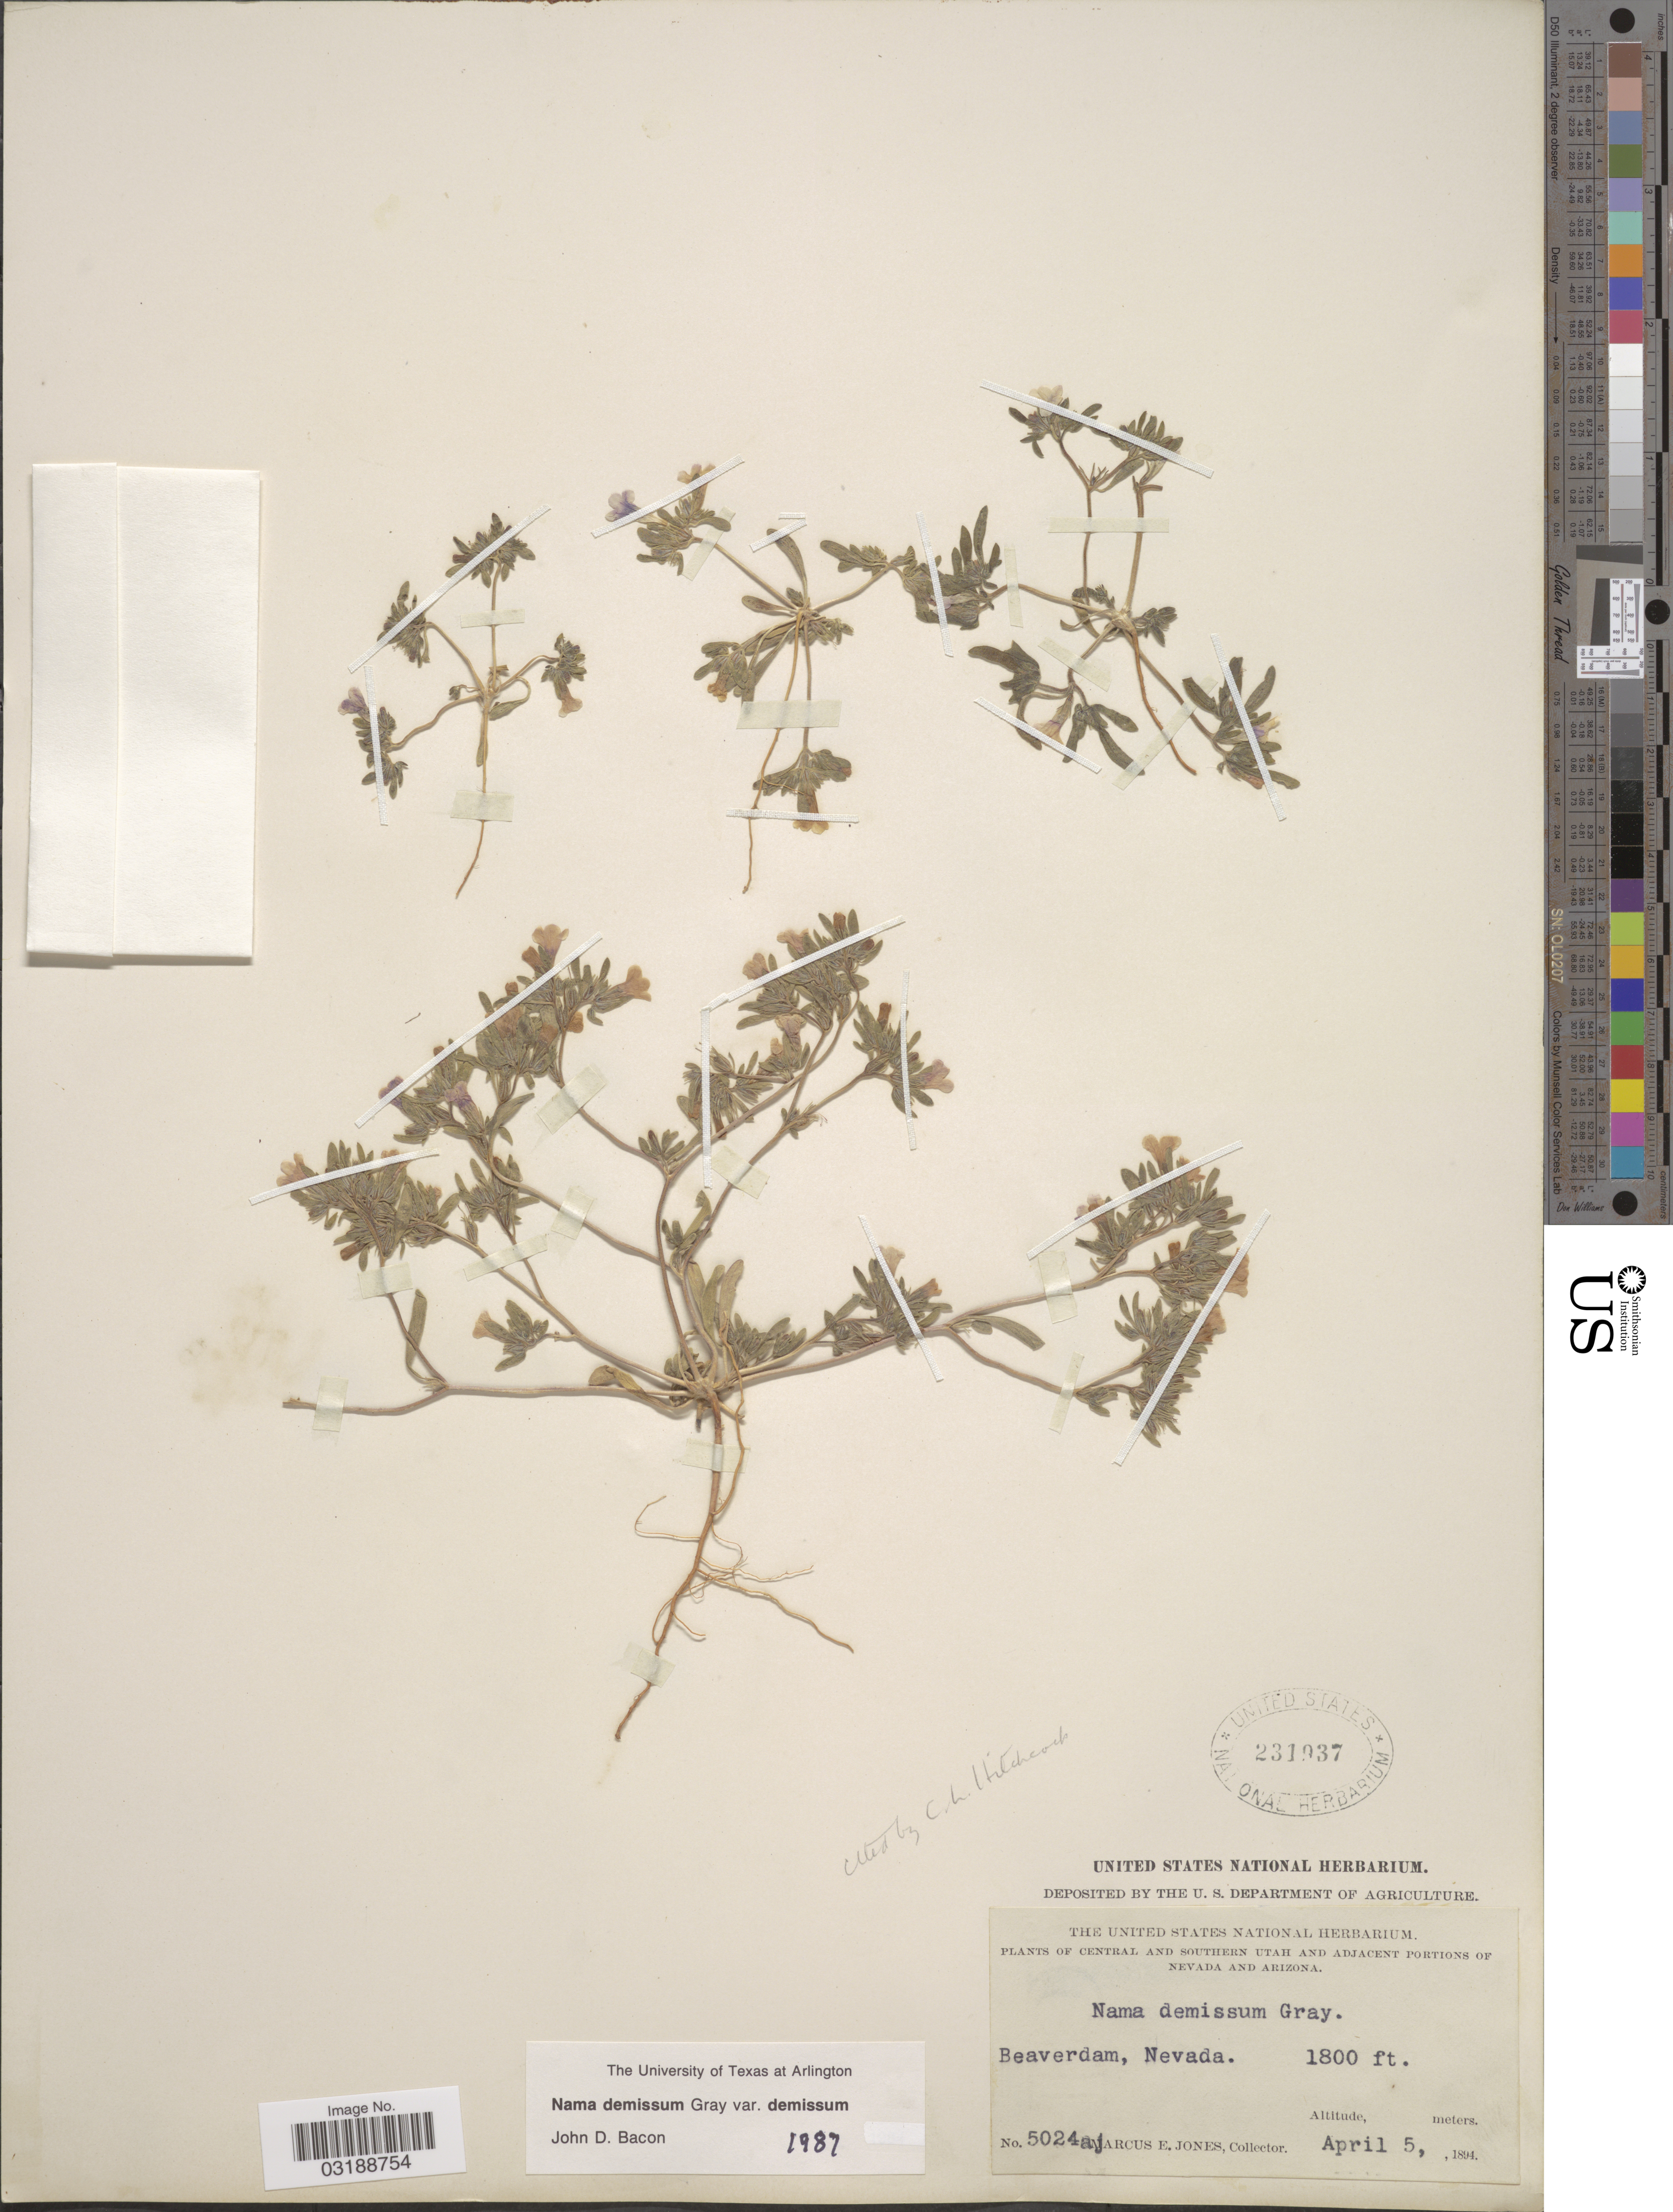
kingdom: Plantae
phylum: Tracheophyta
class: Magnoliopsida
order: Boraginales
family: Namaceae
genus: Nama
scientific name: Nama demissa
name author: A. Gray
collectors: M. E. Jones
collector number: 5024aj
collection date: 1894-04-05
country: United States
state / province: Nevada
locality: Beaverdam, Nevada.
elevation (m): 549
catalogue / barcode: US 231937